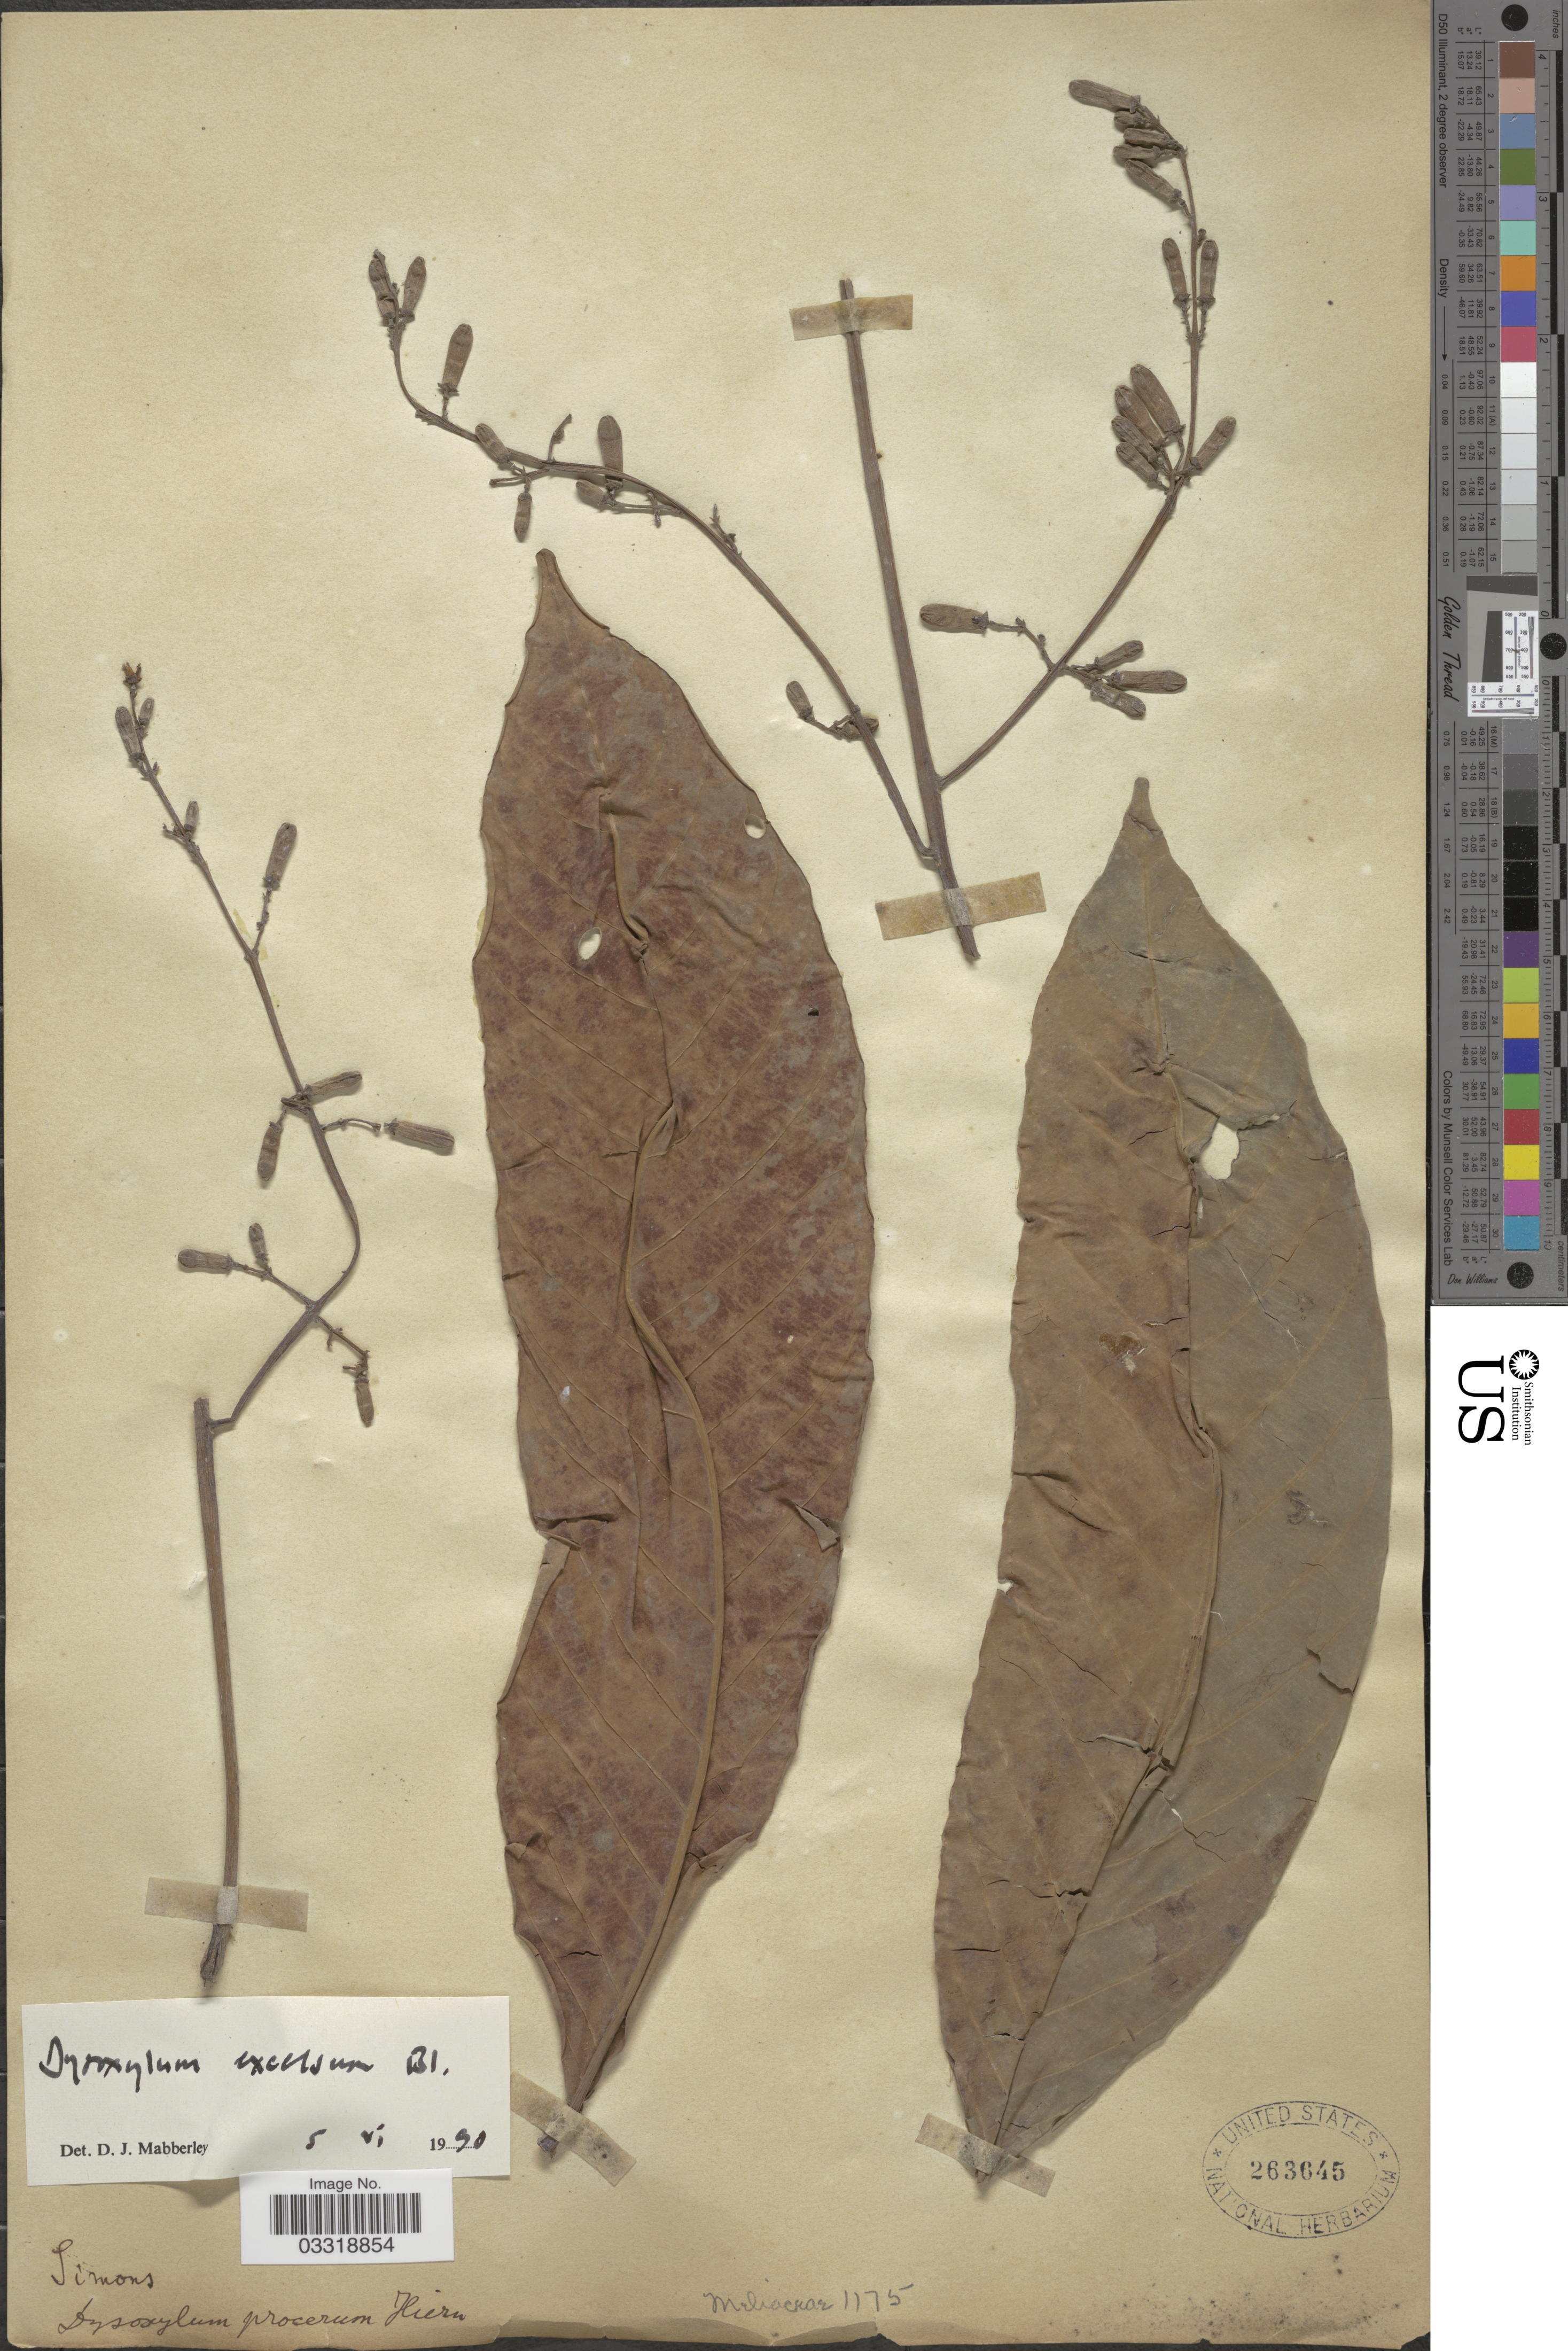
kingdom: Plantae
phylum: Tracheophyta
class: Magnoliopsida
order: Sapindales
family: Meliaceae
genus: Prasoxylon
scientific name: Prasoxylon excelsum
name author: (Spreng.) Mabb.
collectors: -. Simons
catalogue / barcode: US 263645